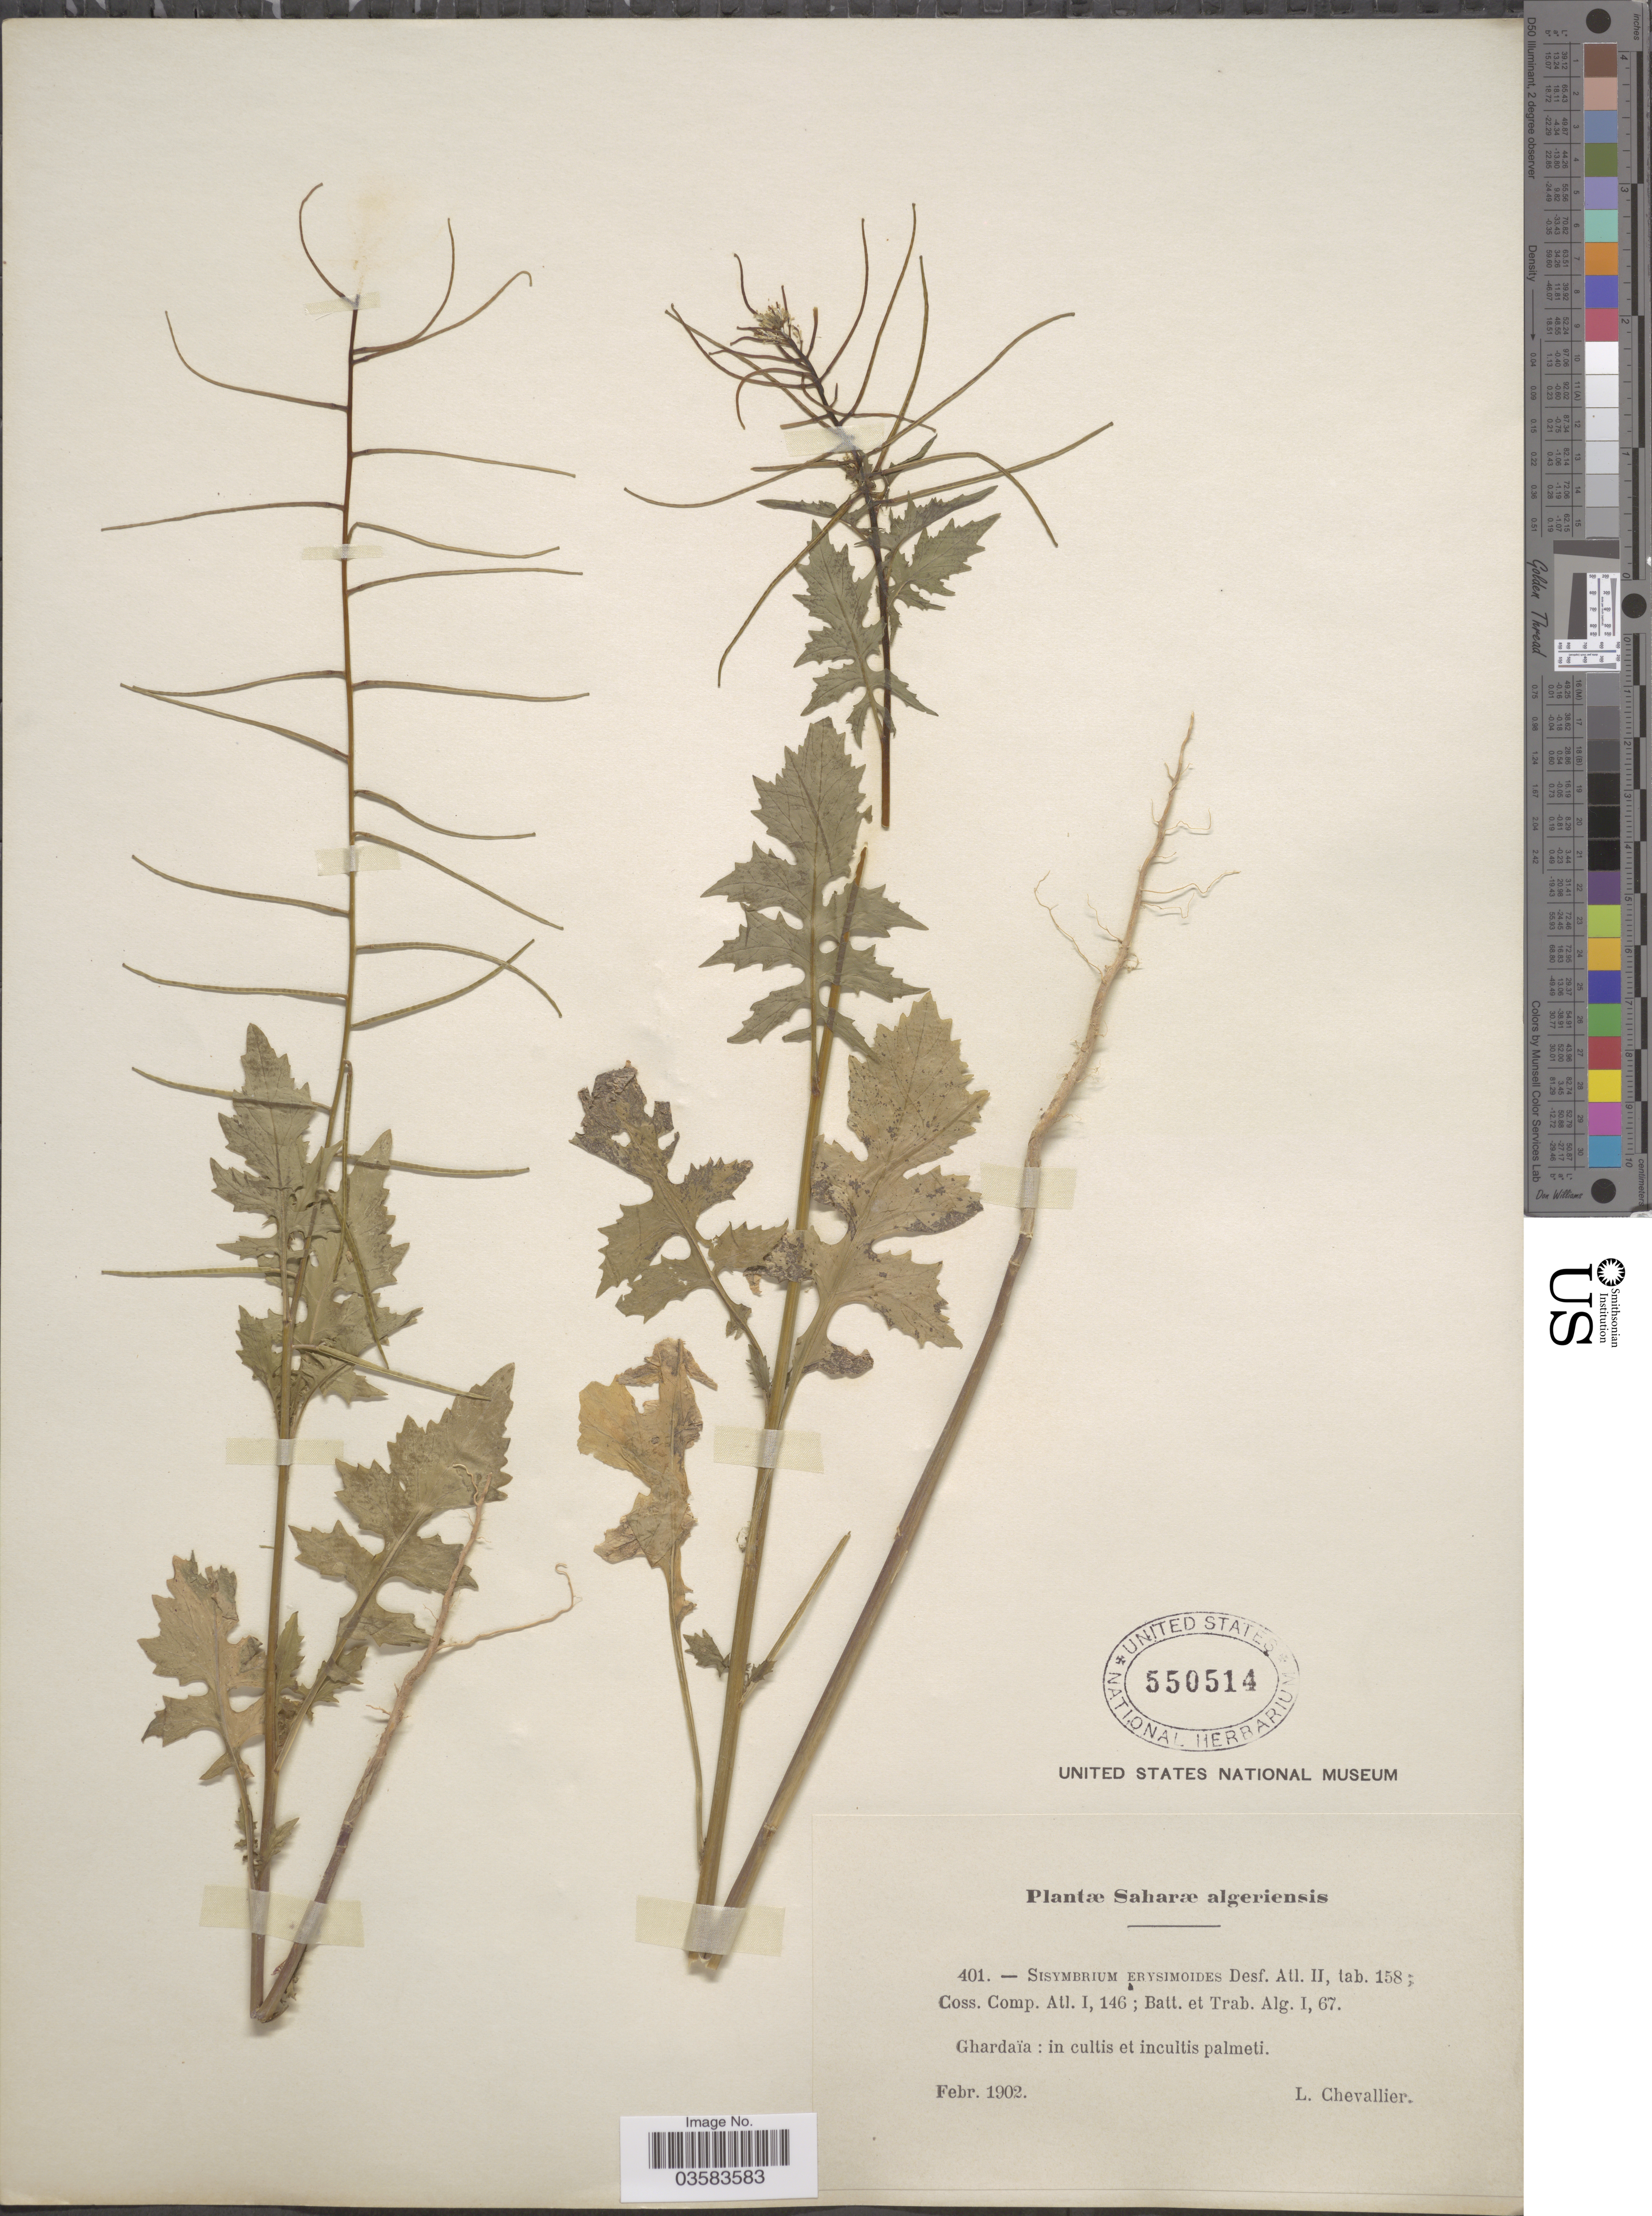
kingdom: Plantae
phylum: Tracheophyta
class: Magnoliopsida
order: Brassicales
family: Brassicaceae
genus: Sisymbrium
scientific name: Sisymbrium erysimoides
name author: Desf.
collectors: L. Chevallier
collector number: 401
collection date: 1902-02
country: Algeria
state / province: Ghardaïa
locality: Saharæ algeriensis. In cultis et incultis palmeti.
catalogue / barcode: US 550514